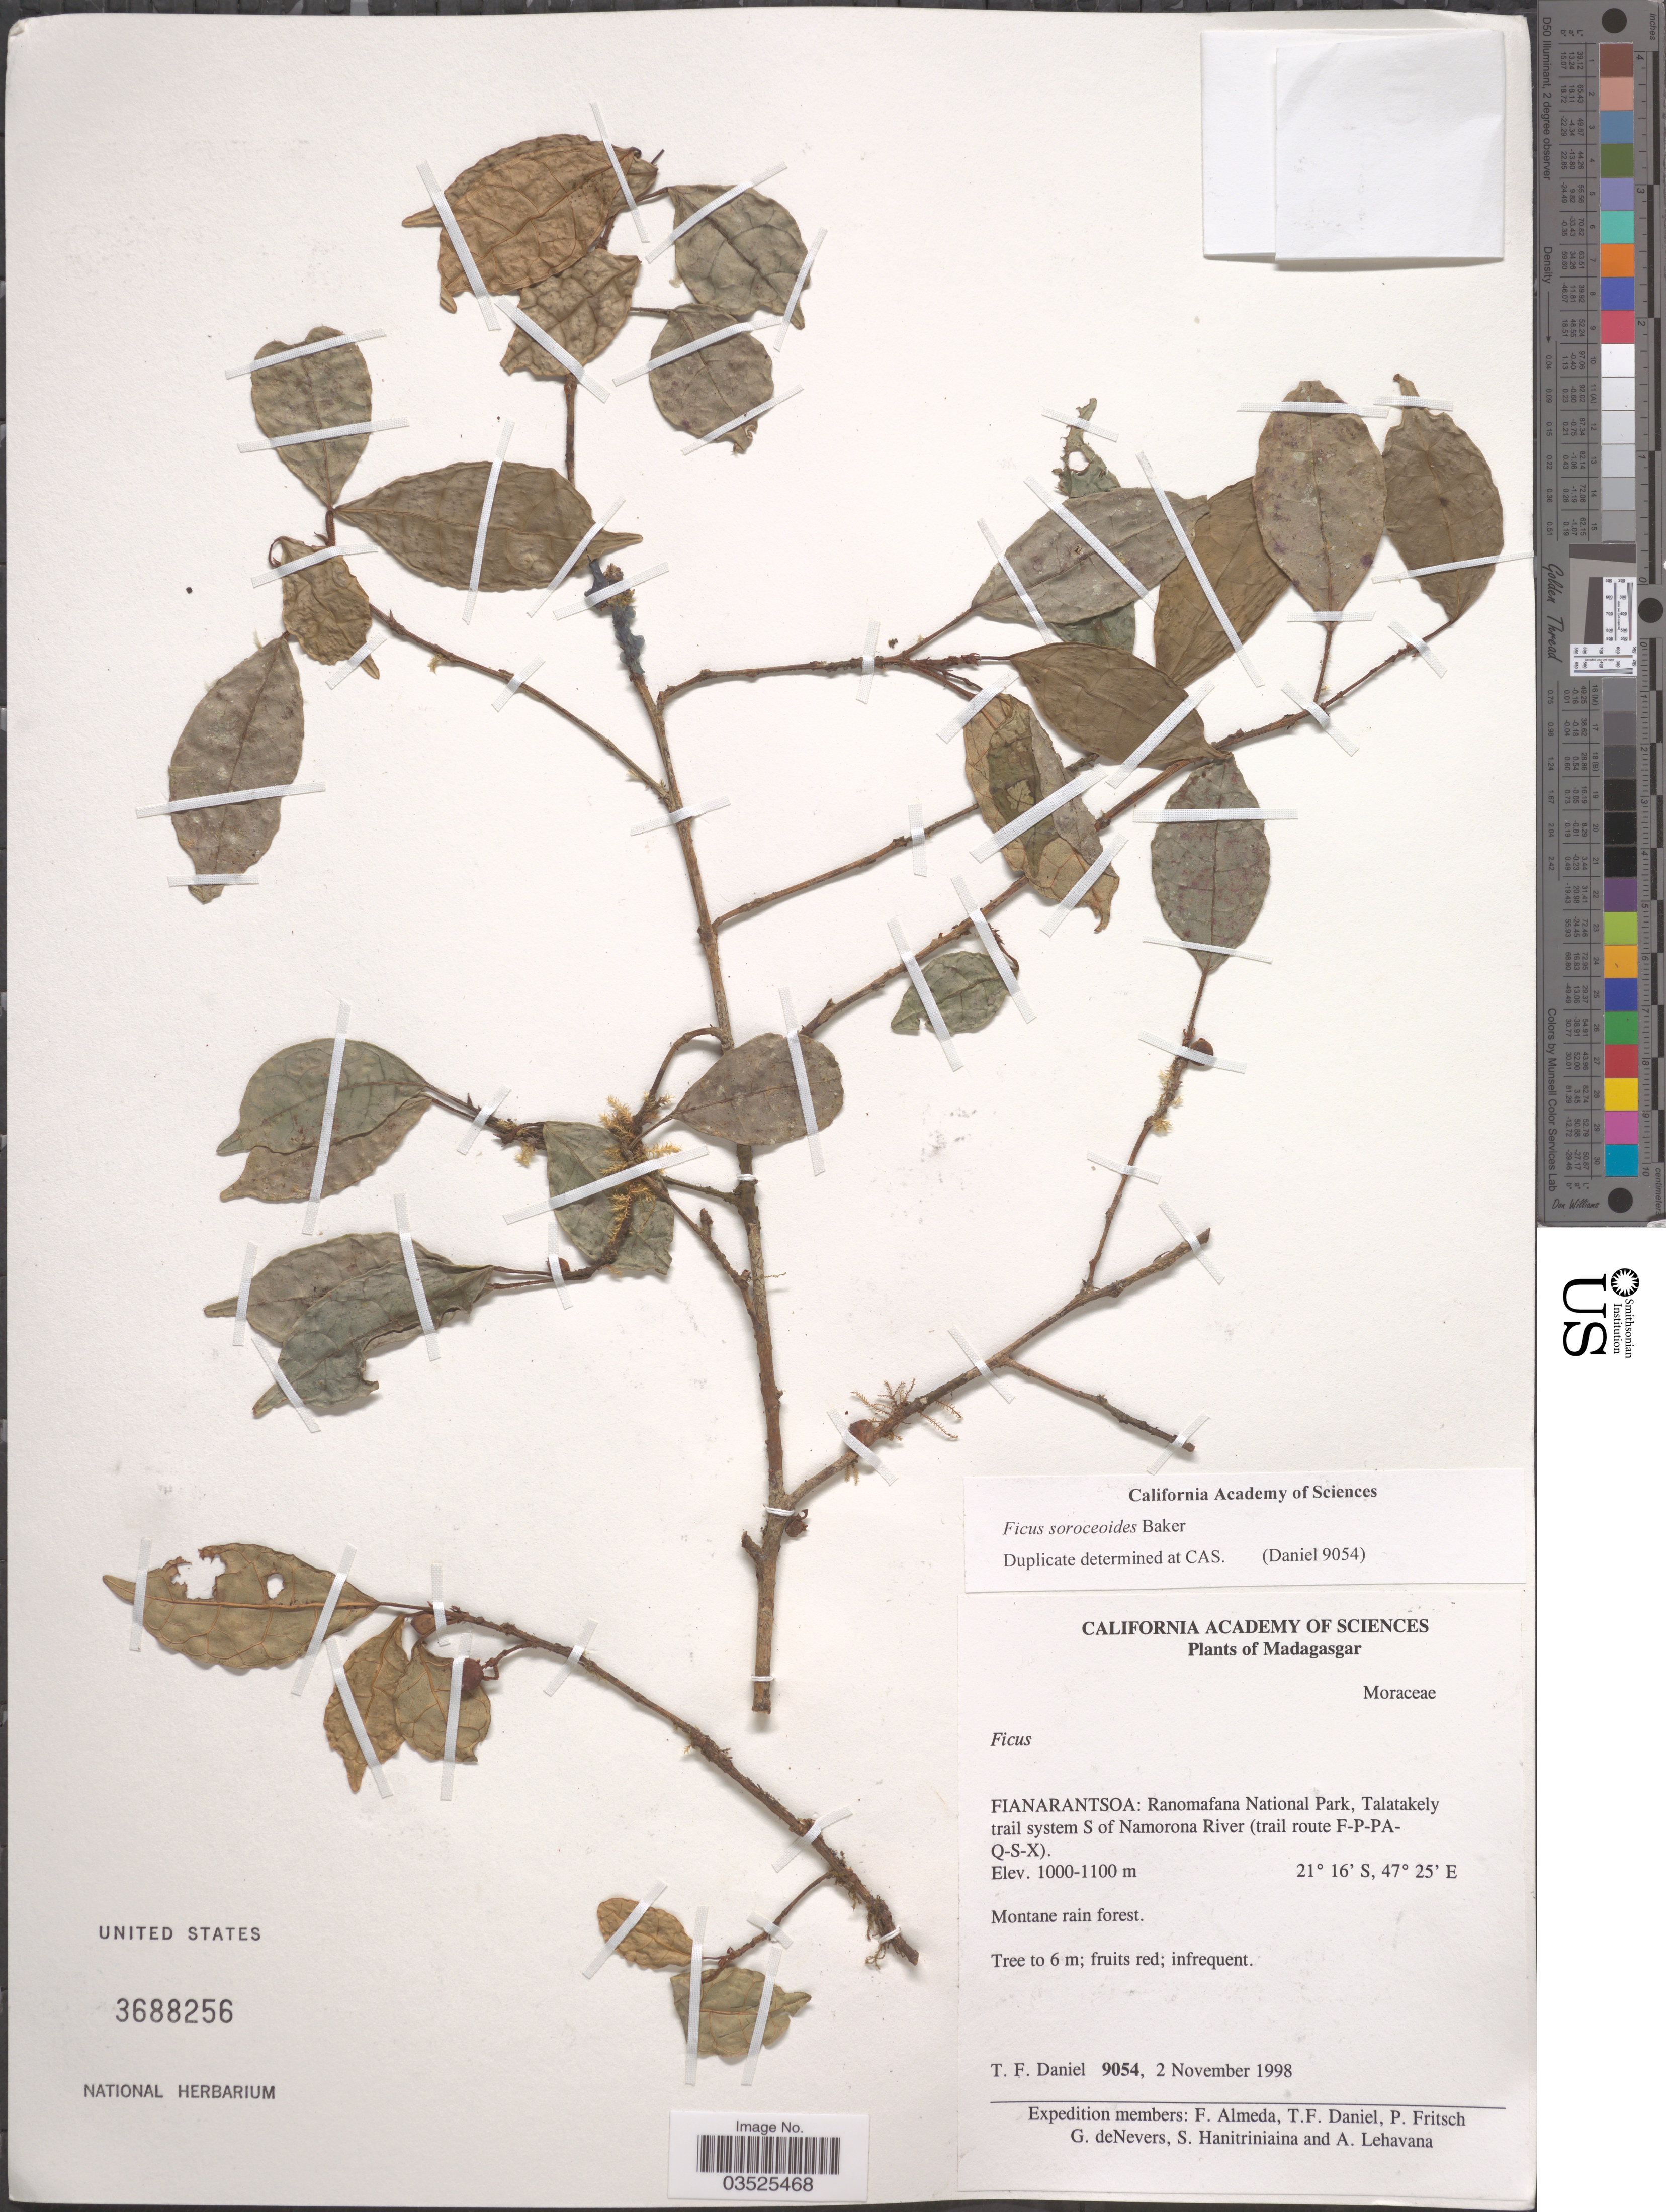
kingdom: Plantae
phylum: Tracheophyta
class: Magnoliopsida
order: Rosales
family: Moraceae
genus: Ficus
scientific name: Ficus soroceoides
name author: Baker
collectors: T. F. Daniel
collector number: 9054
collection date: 1998-11-02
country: Madagascar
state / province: Vatovavy Fitovinany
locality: Ranomafana National Park, Talatakely trail system S of Namorona River (trail route F-P-PA-Q-S-X).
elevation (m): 1000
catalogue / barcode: US 3688256